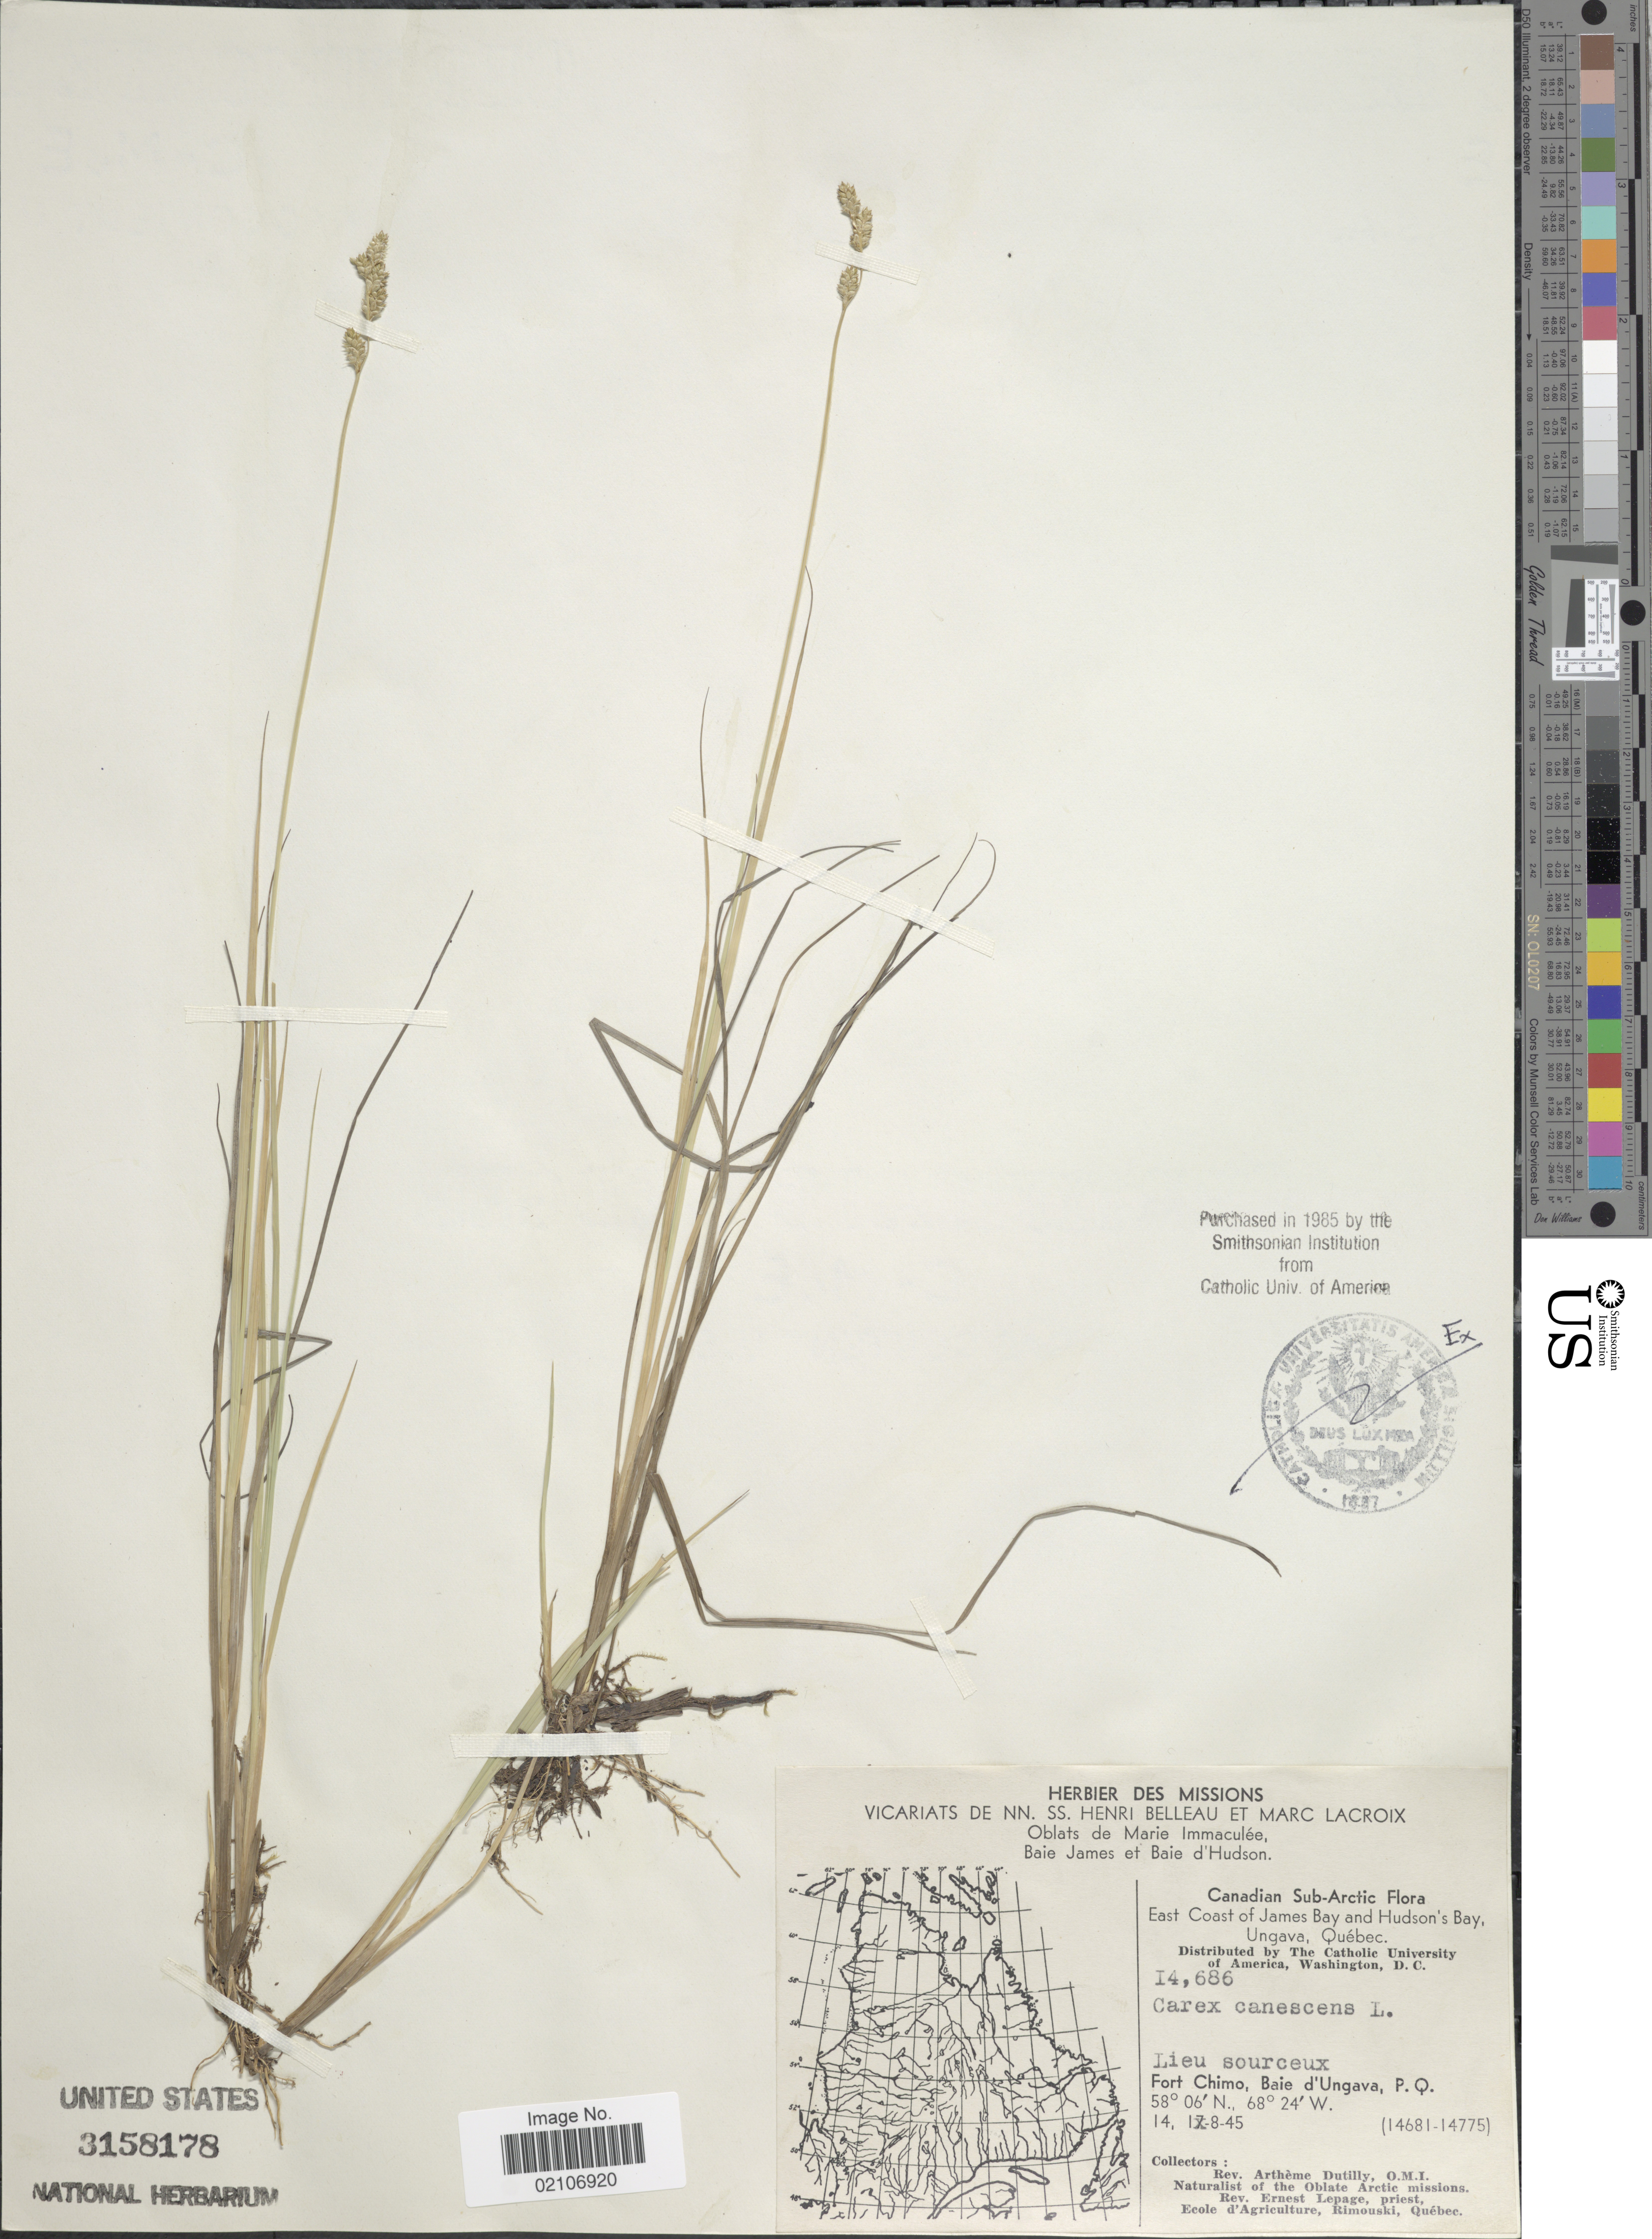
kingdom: Plantae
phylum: Tracheophyta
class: Liliopsida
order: Poales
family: Cyperaceae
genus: Carex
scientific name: Carex canescens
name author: L.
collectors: A. Dutilly & E. Lepage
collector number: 14686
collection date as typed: Transcribed d/m/y: 14/8/45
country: Canada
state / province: Quebec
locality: Canadian Sub-Arctic, East Coast of James Bay and Hudson's Bay Ungava, Quebec. Lieu sourceux, Fort Chimo, Baie d'Ungava, P.Q.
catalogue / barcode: US 3158178